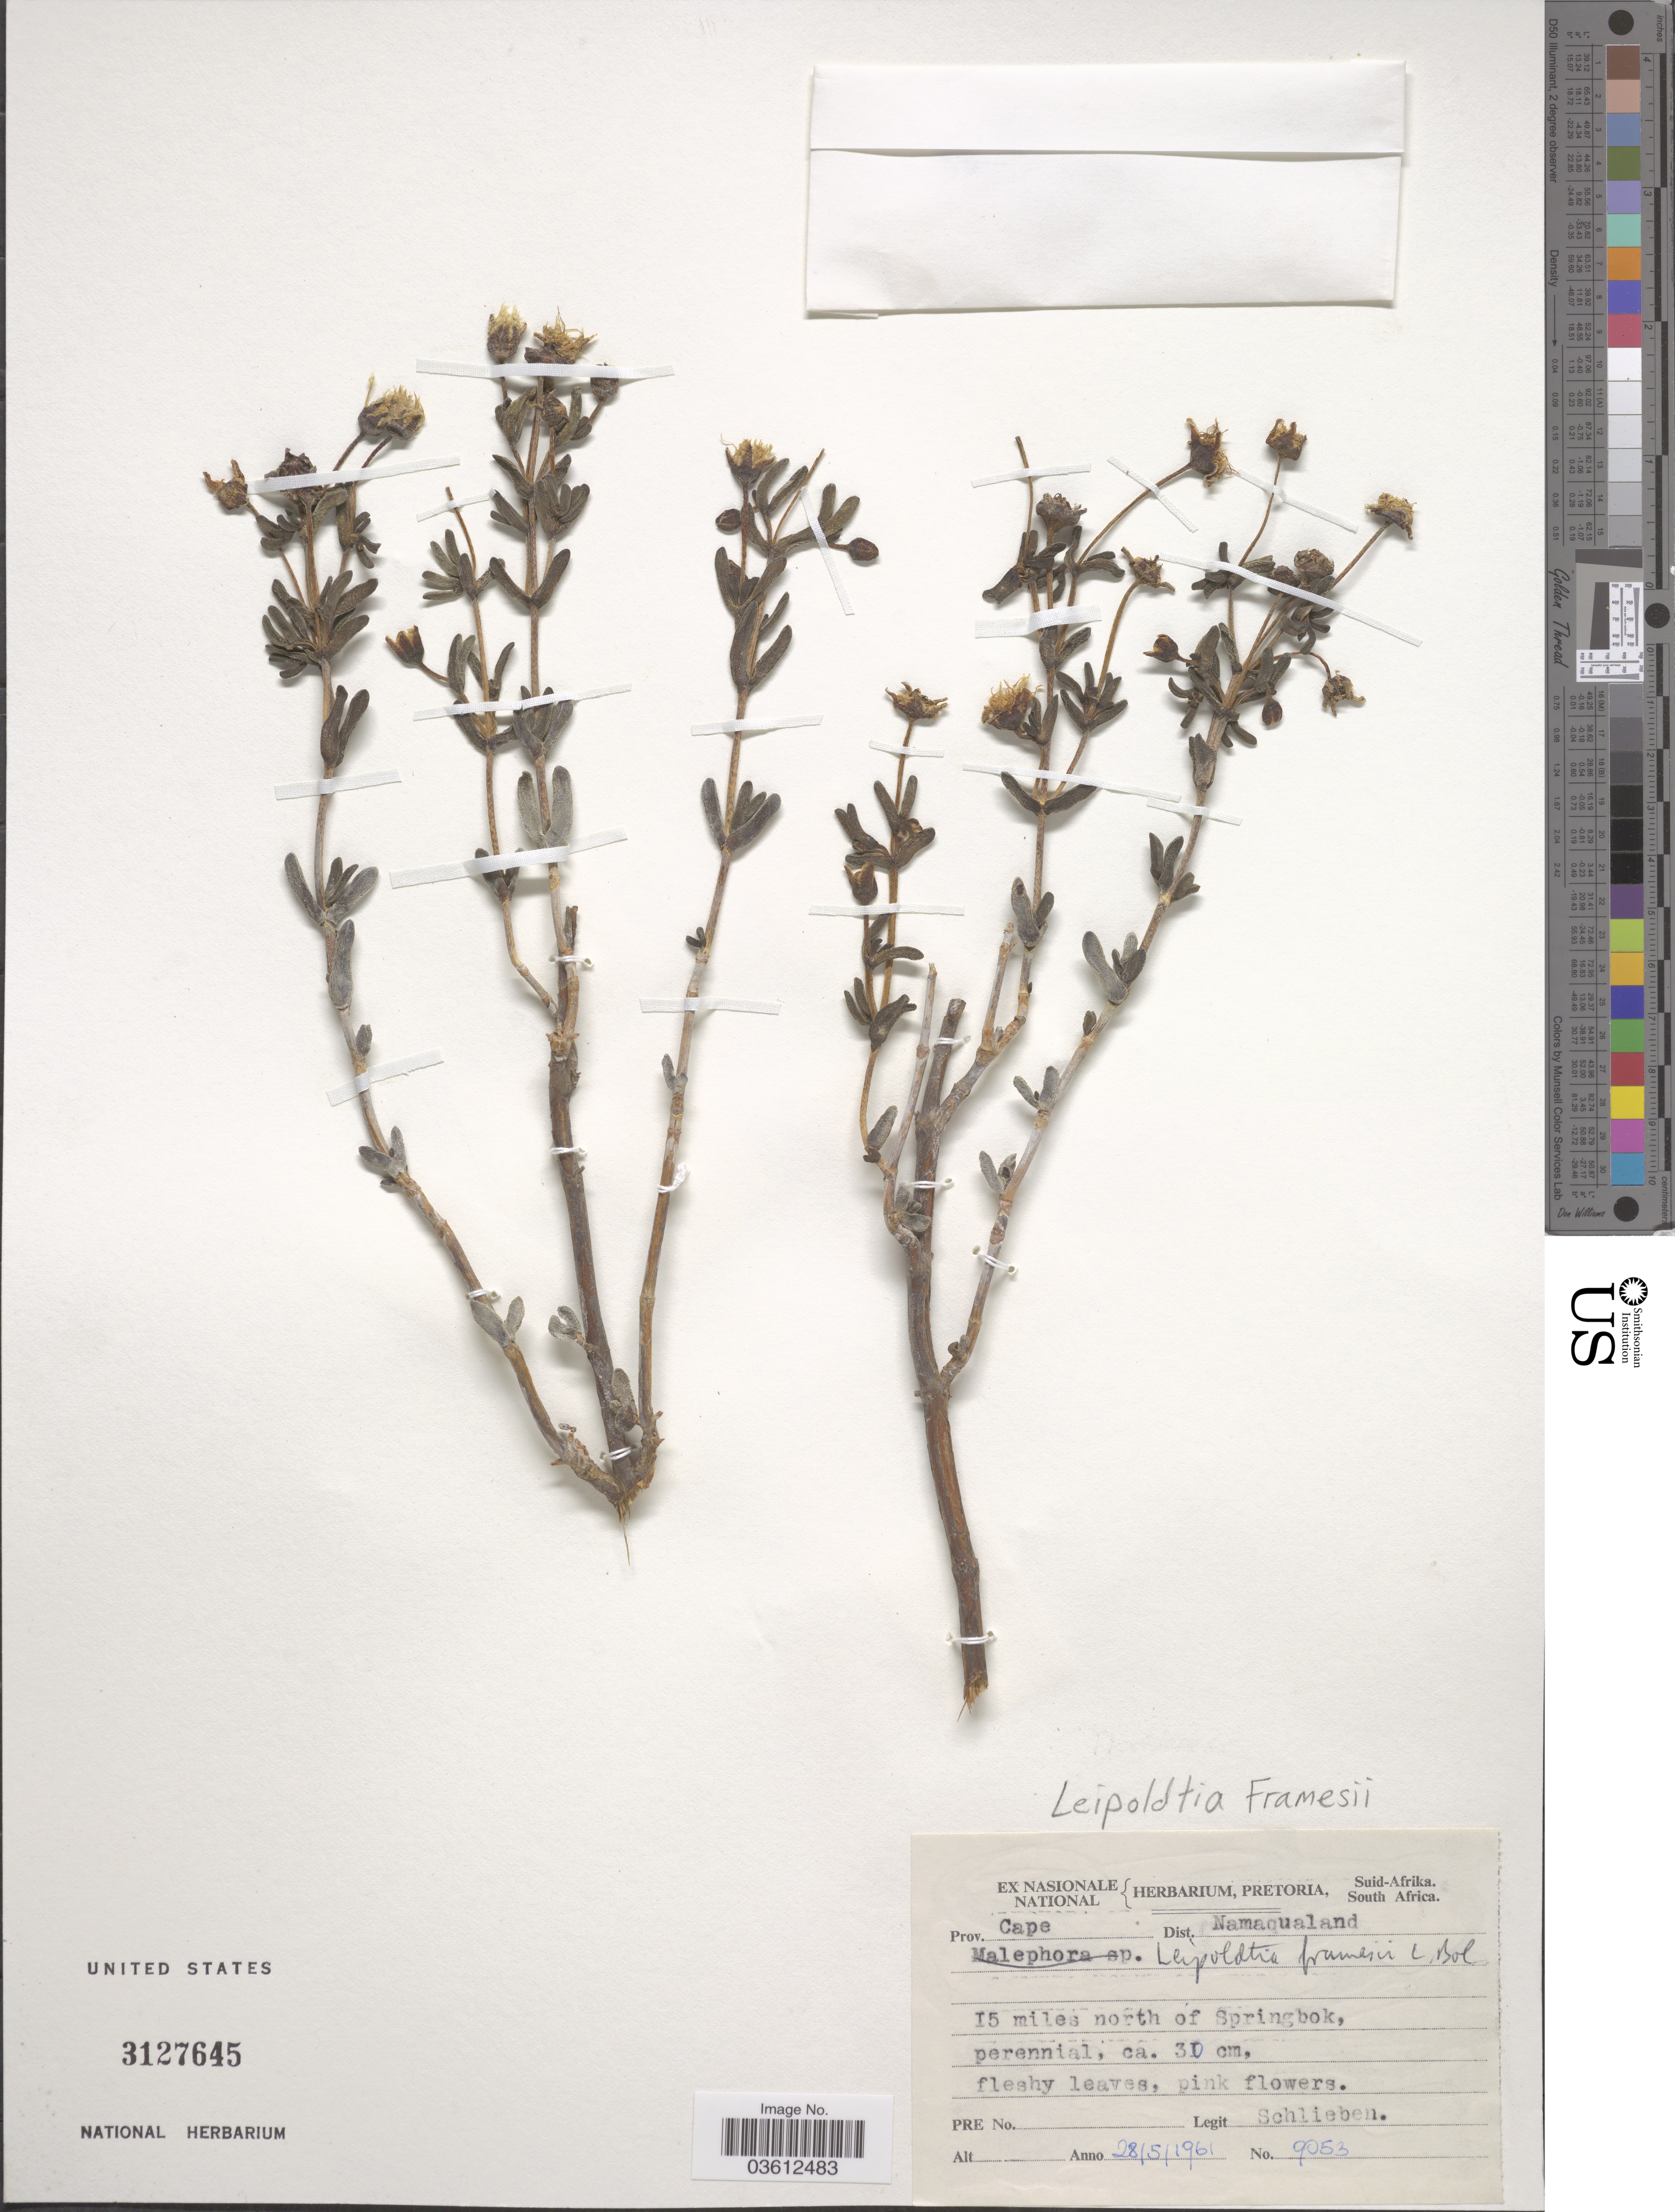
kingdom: Plantae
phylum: Tracheophyta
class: Magnoliopsida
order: Caryophyllales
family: Aizoaceae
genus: Leipoldtia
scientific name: Leipoldtia framesii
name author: L. Bolus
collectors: Schlieben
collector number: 9053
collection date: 1961-05-28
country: South Africa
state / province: Northern Cape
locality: Dist. Namaqualand. 15 miles north of Springbok.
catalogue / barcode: US 3127645